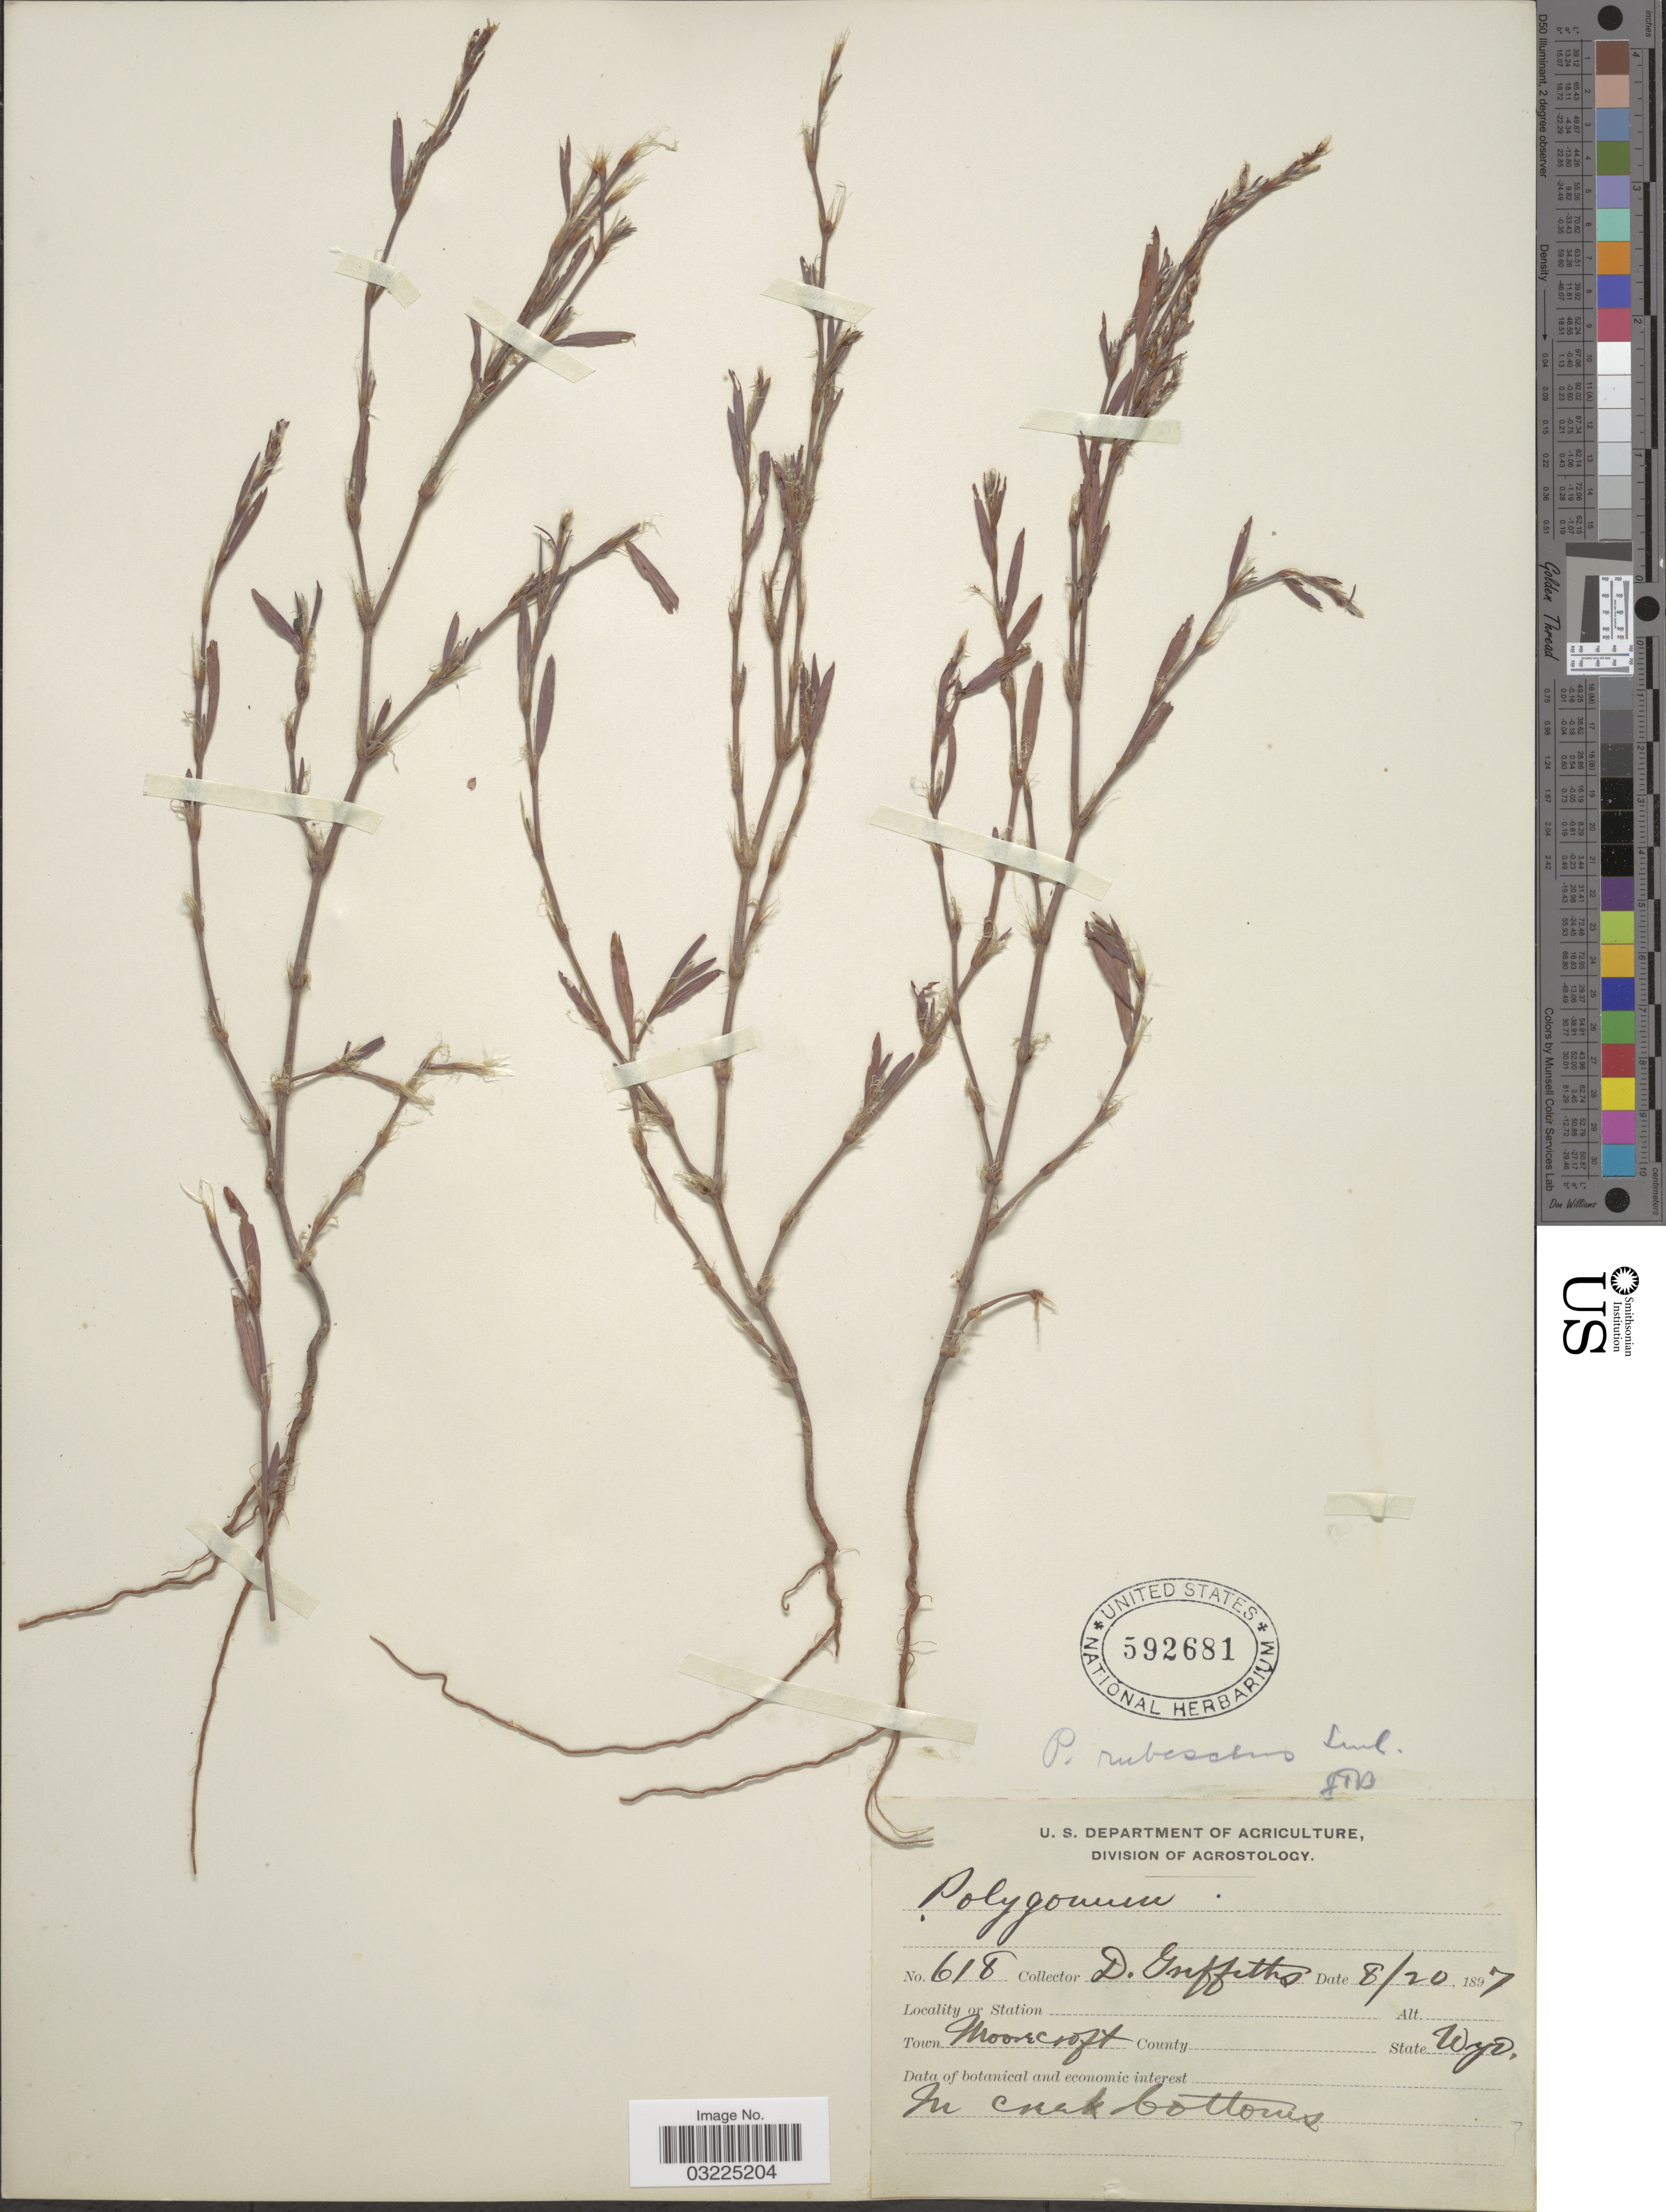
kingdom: Plantae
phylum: Tracheophyta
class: Magnoliopsida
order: Caryophyllales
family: Polygonaceae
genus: Polygonum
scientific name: Polygonum rubescens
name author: Small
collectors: D. Griffiths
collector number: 618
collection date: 1897-08-20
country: United States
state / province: Wyoming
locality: Moosecroft.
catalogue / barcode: US 592681